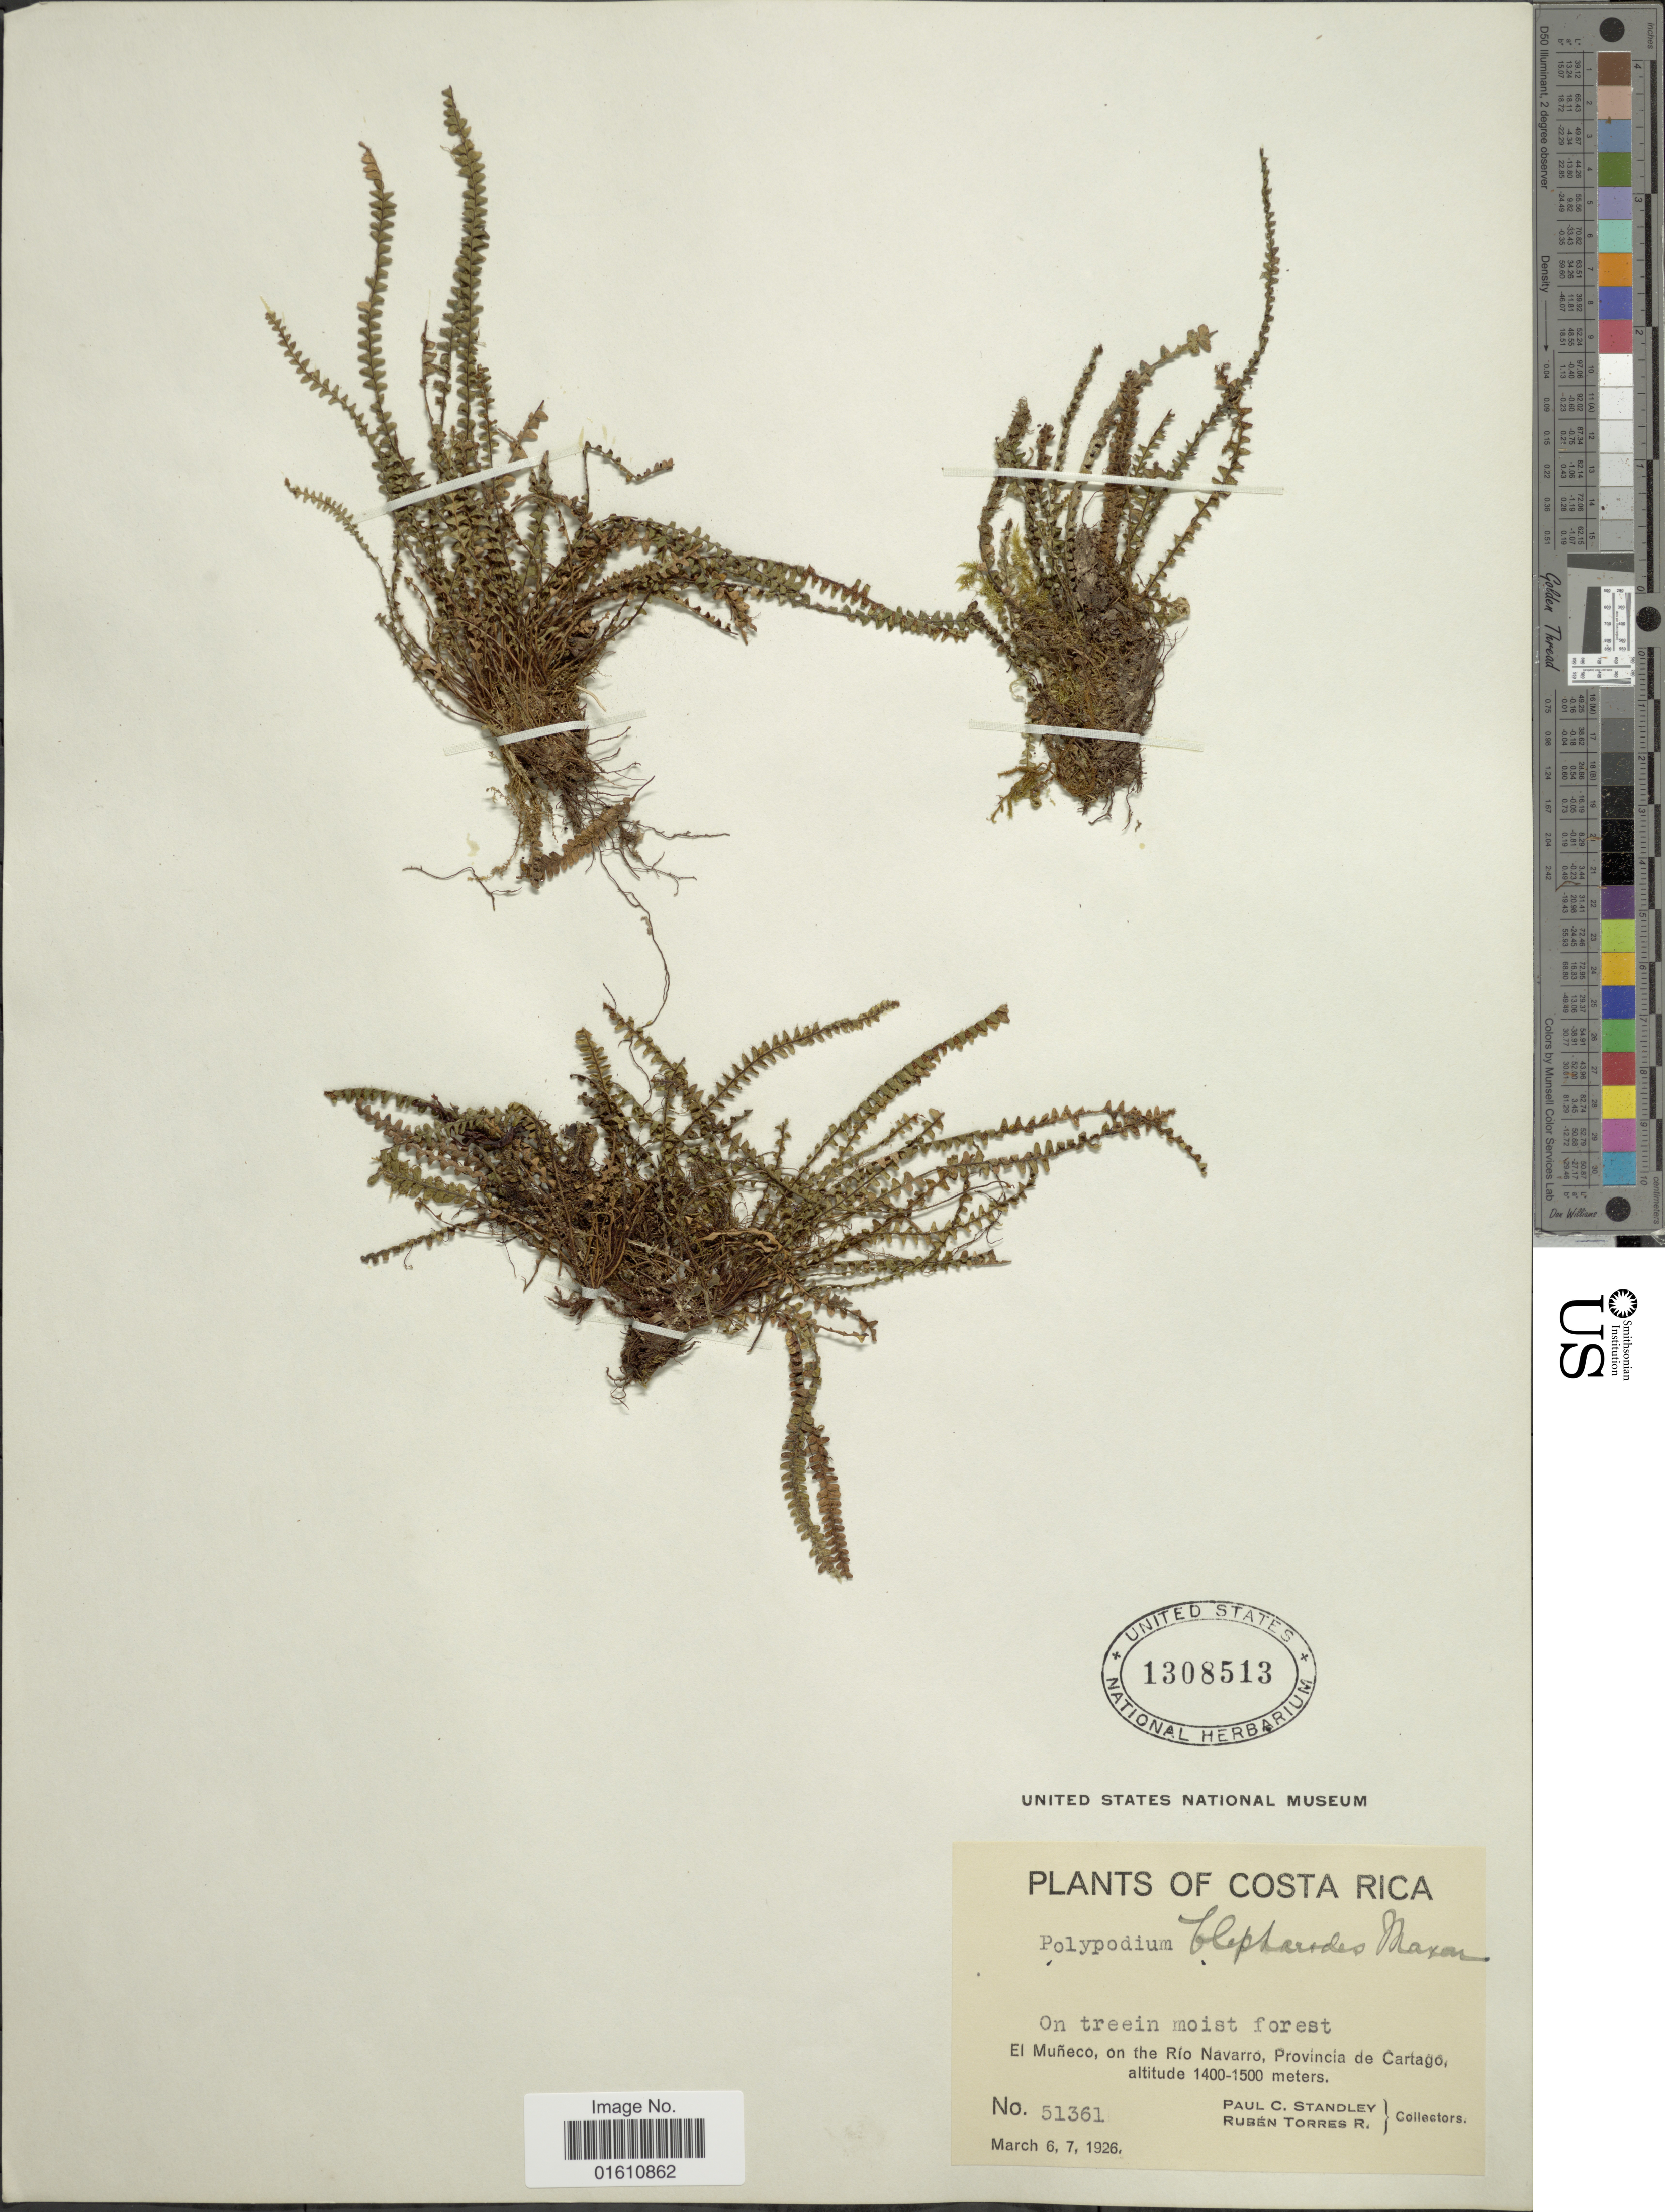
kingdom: Plantae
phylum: Tracheophyta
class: Polypodiopsida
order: Polypodiales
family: Polypodiaceae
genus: Moranopteris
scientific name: Moranopteris taenifolia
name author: (Jenman) R. Y. Hirai & J. Prado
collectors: P. C. Standley & R. Torres R.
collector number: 51361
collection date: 1926-03-06/1926-03-07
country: Costa Rica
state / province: Cartago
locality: El Muneco, on the Rio Navarro, Provincia de Cartago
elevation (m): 1400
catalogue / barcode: US 1308513